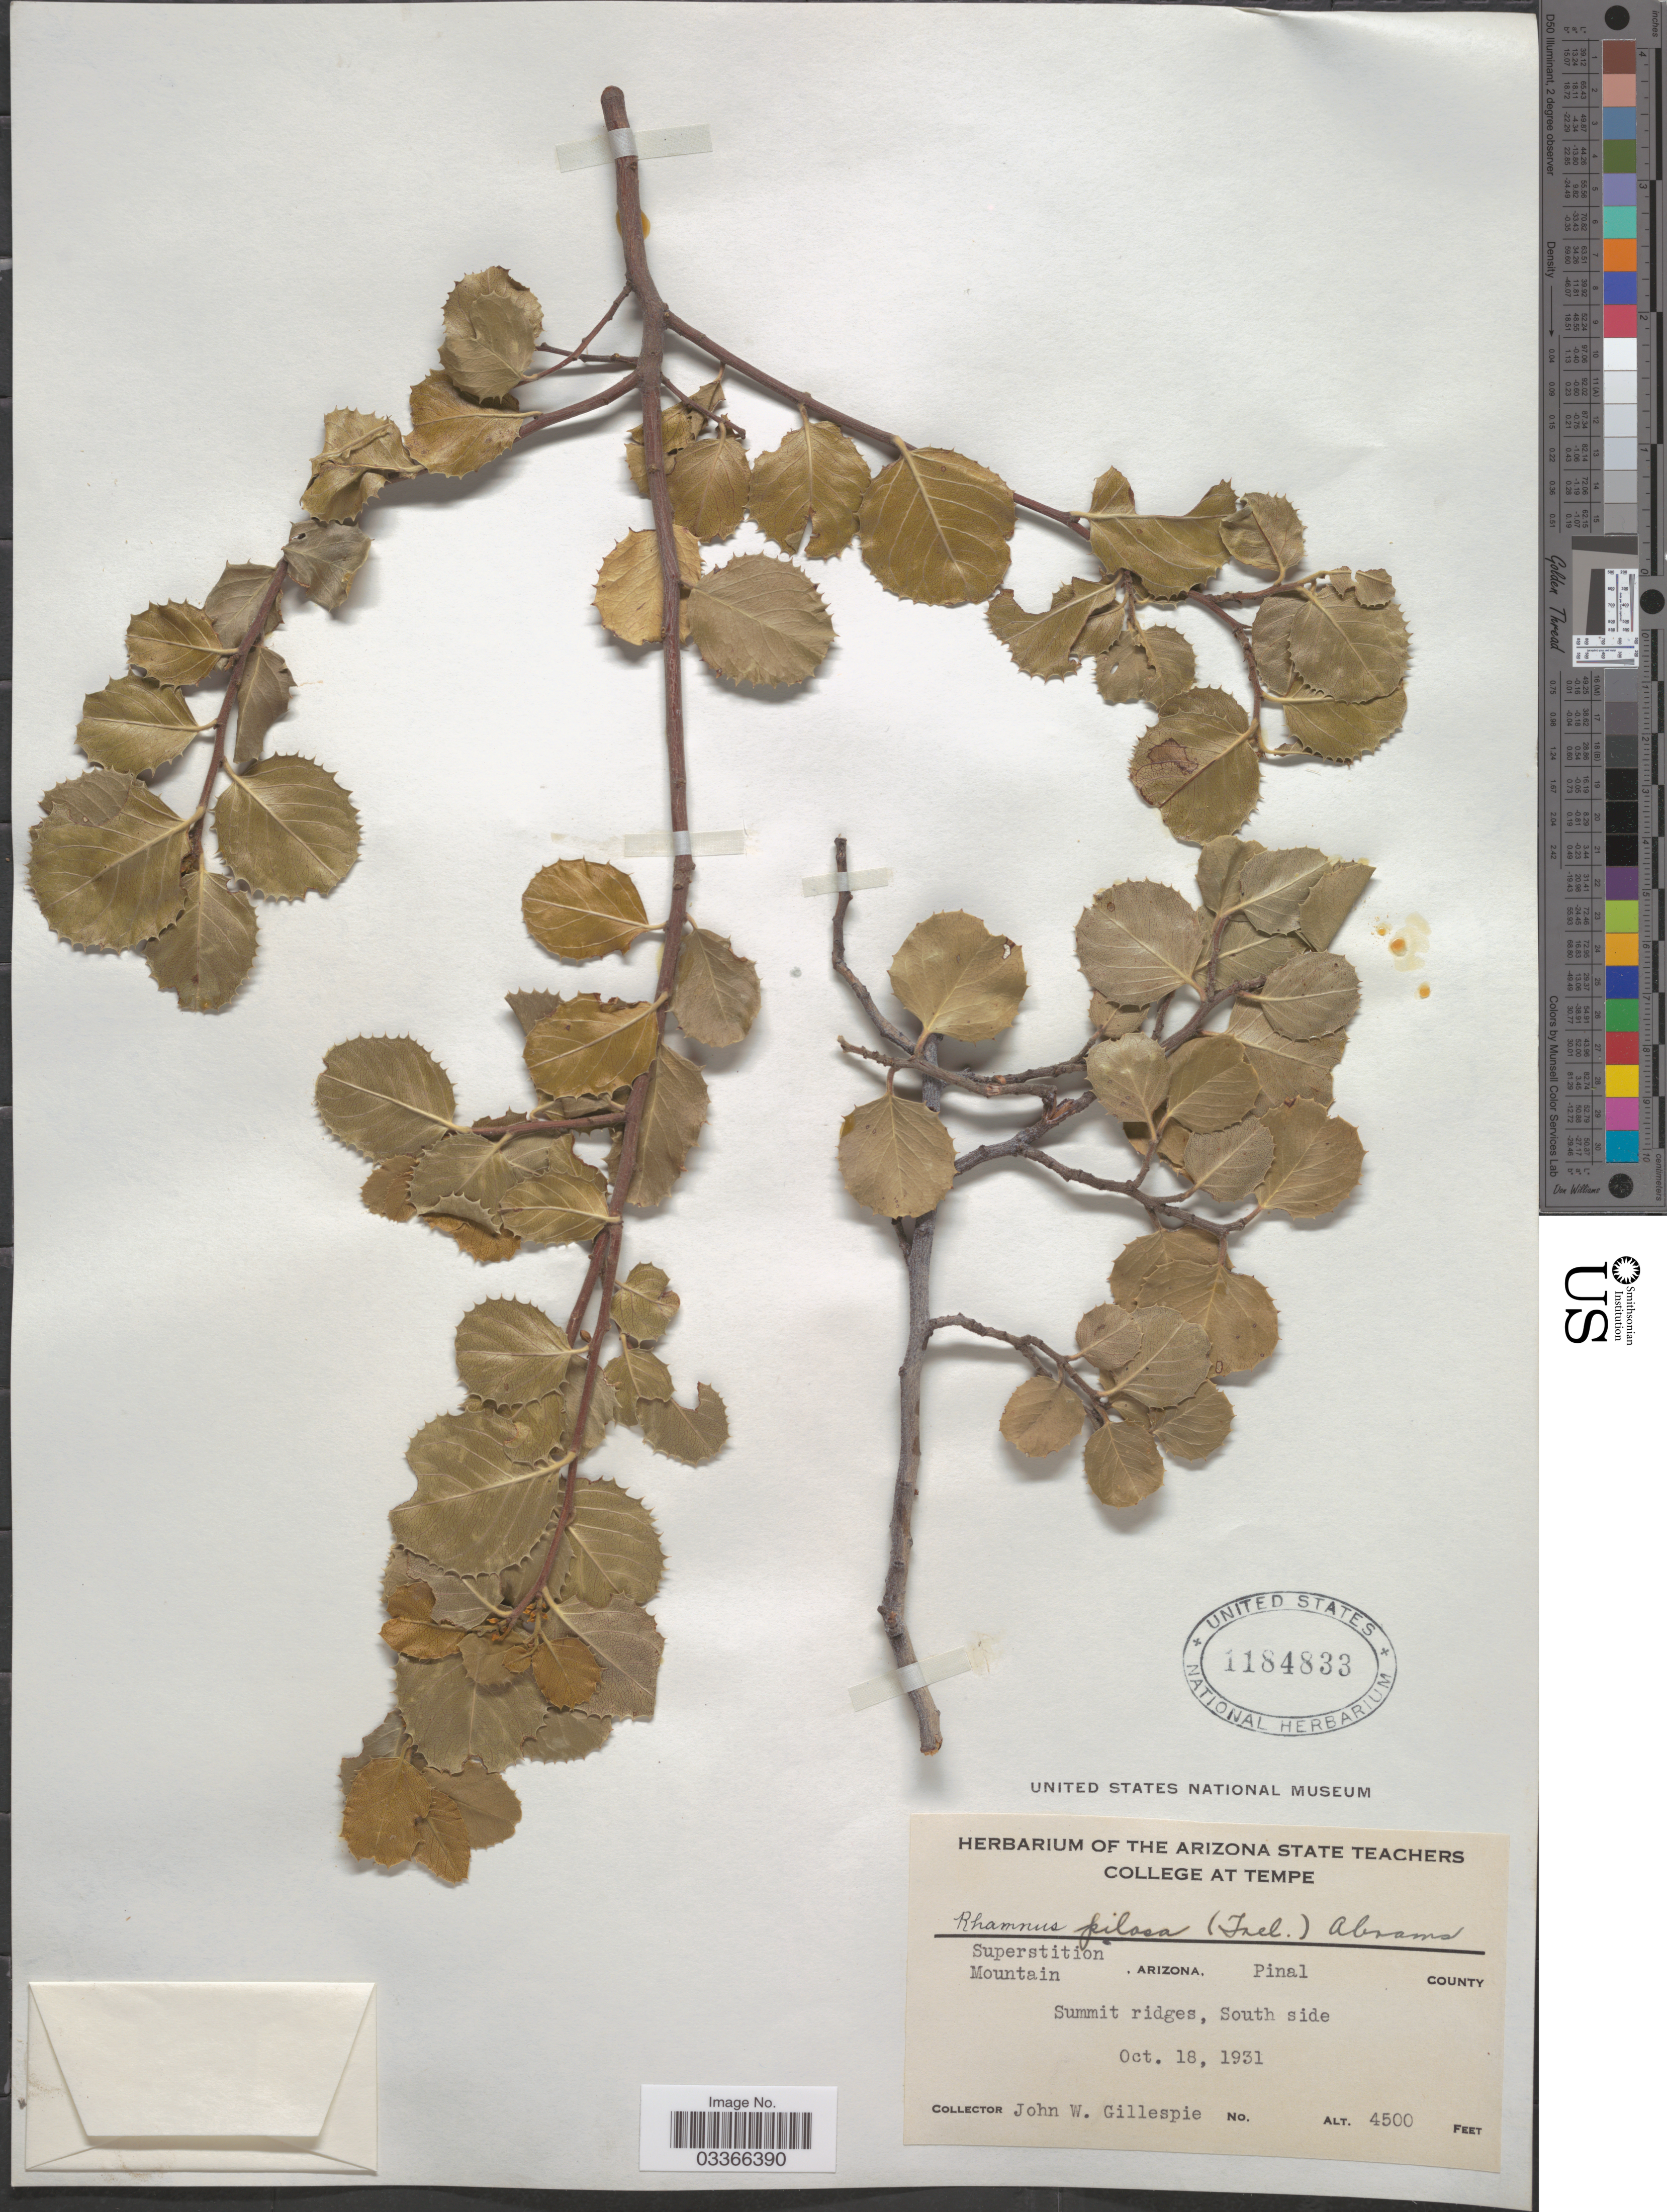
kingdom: Plantae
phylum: Tracheophyta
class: Magnoliopsida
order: Rosales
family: Rhamnaceae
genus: Rhamnus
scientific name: Rhamnus crocea var. ilicifolia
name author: (Kellogg) Greene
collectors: J. W. Gillespie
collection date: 1931-10-18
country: United States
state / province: Arizona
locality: Superstition Mountain. Pinal County. Summit ridges, South side.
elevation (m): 1372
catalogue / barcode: US 1184833